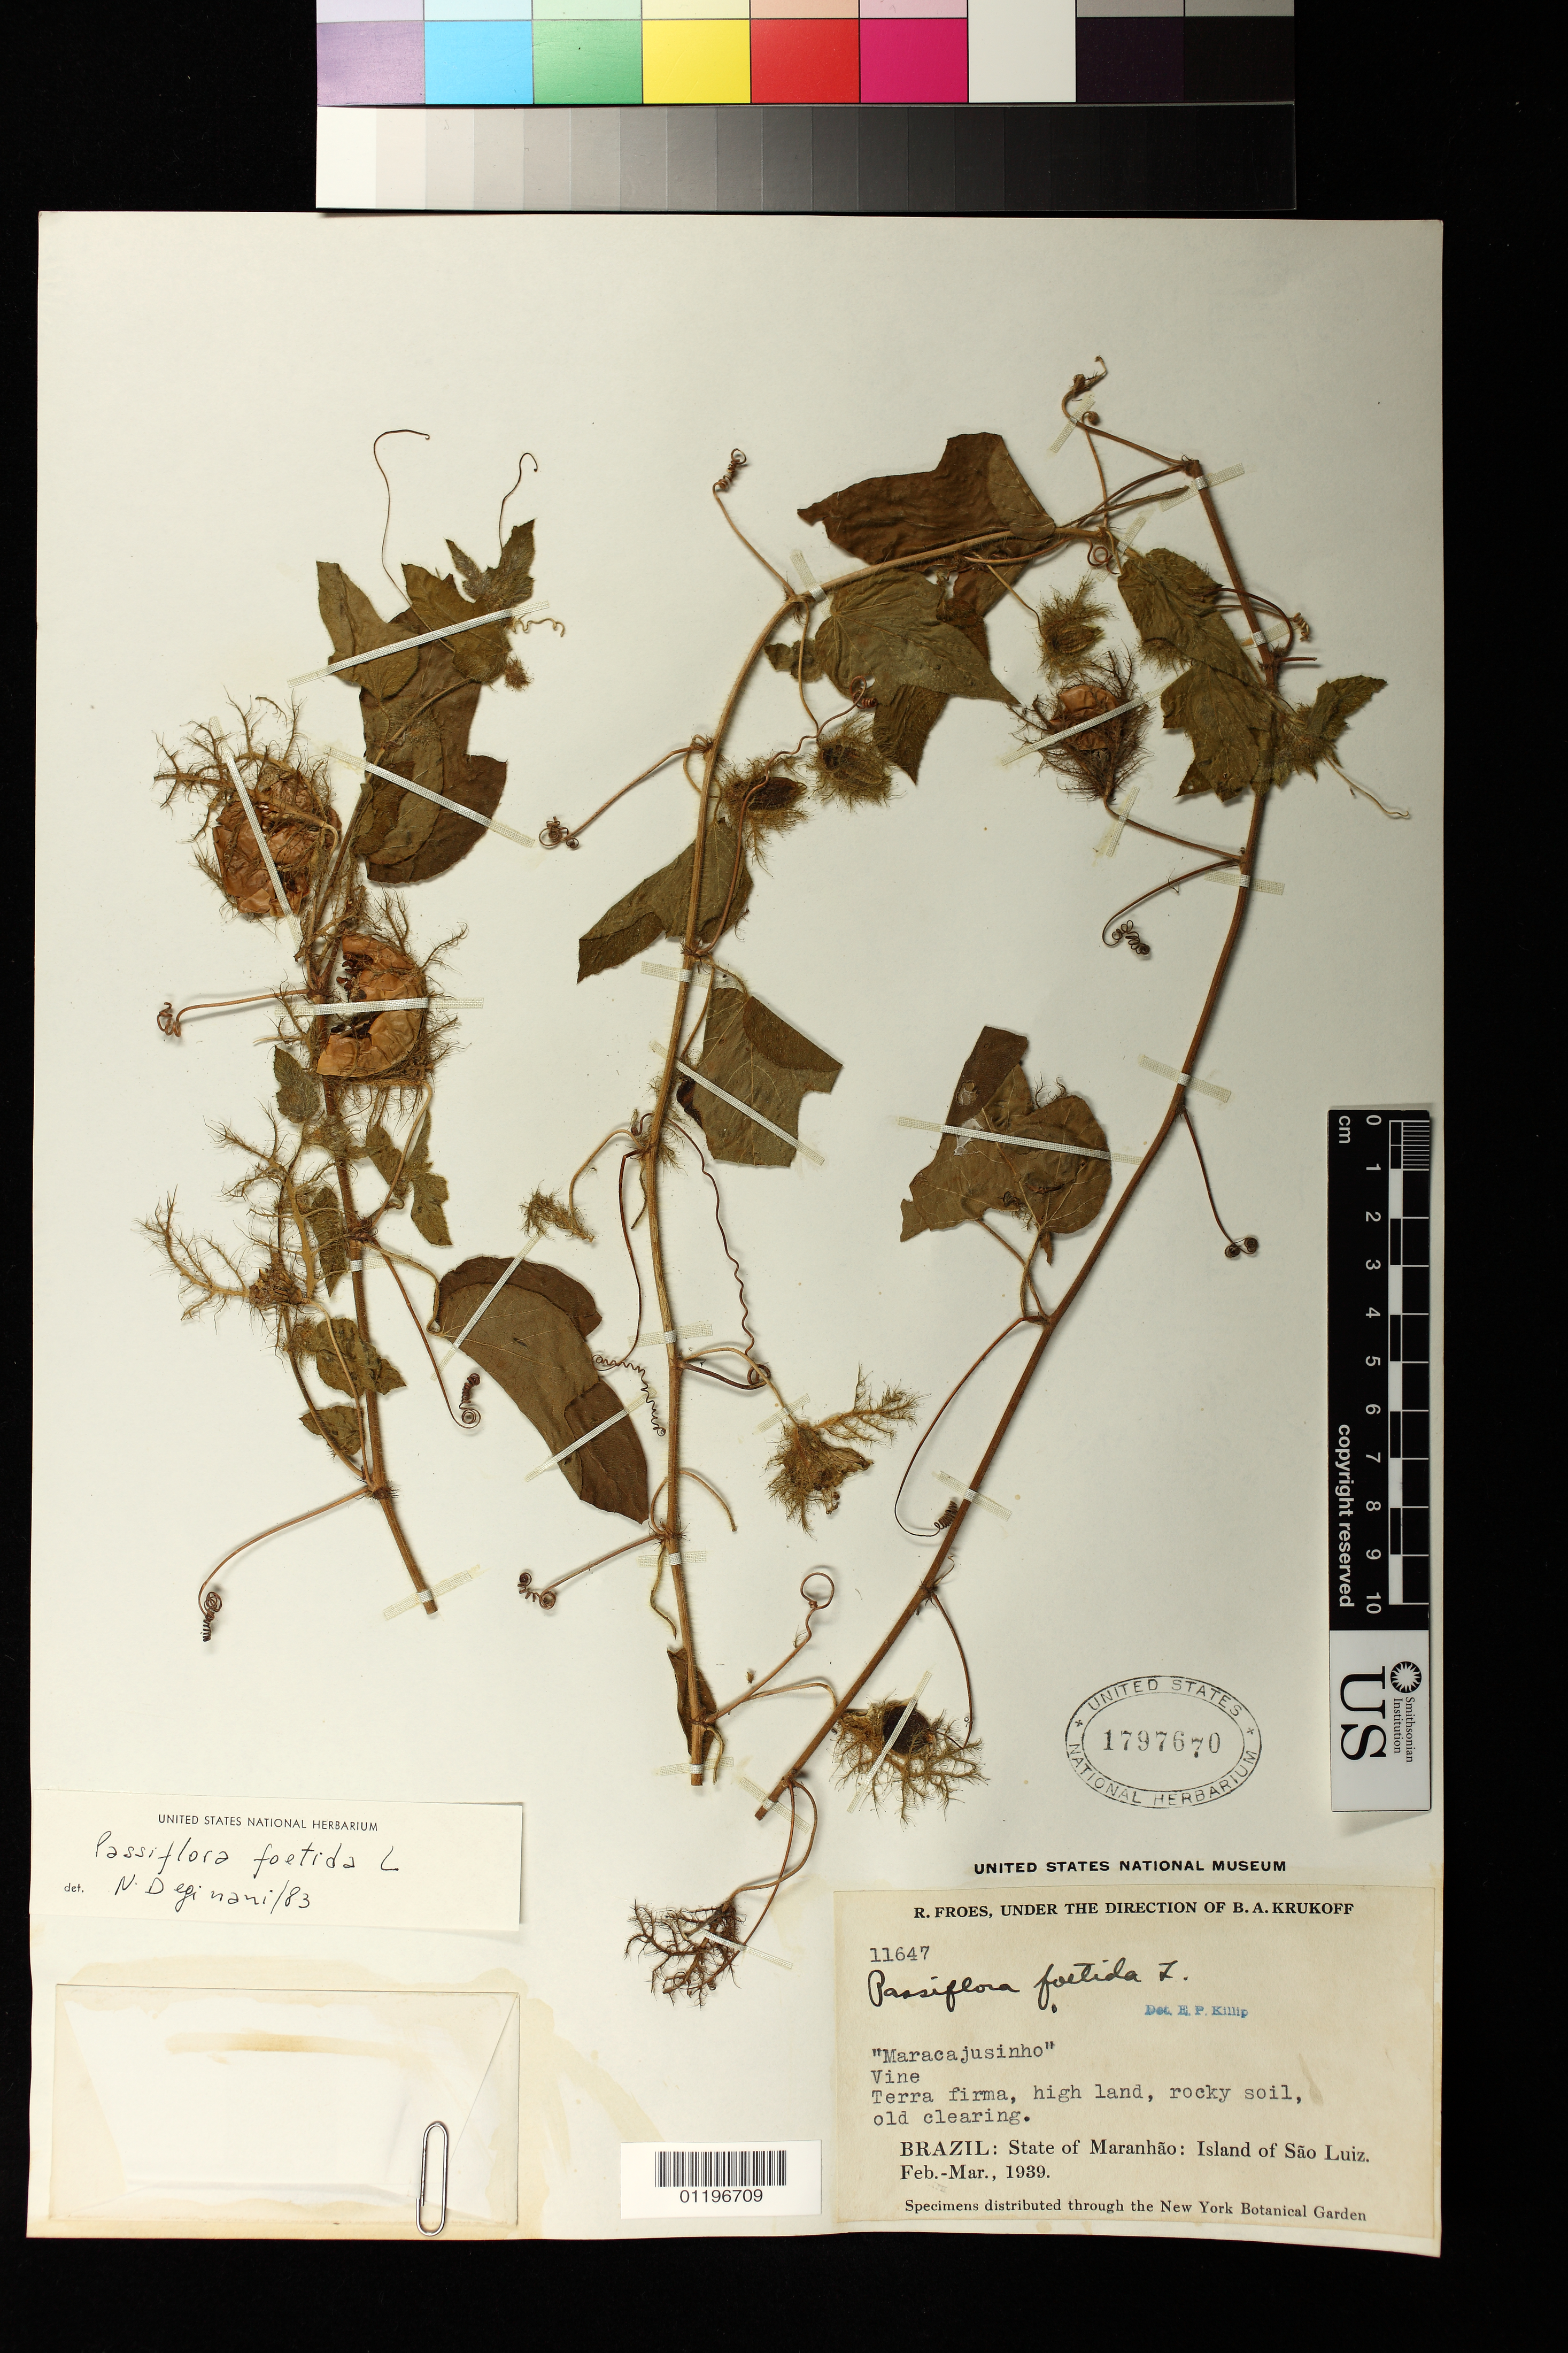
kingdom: Plantae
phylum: Tracheophyta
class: Magnoliopsida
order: Malpighiales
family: Passifloraceae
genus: Passiflora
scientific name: Passiflora foetida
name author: L.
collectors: R. L. Fróes & B. A. Krukoff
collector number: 11647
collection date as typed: Feb 1939 to -- Mar 1939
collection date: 1939-02/1939-03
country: Brazil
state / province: Maranhão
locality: Island of São Luiz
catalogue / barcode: US 1797670